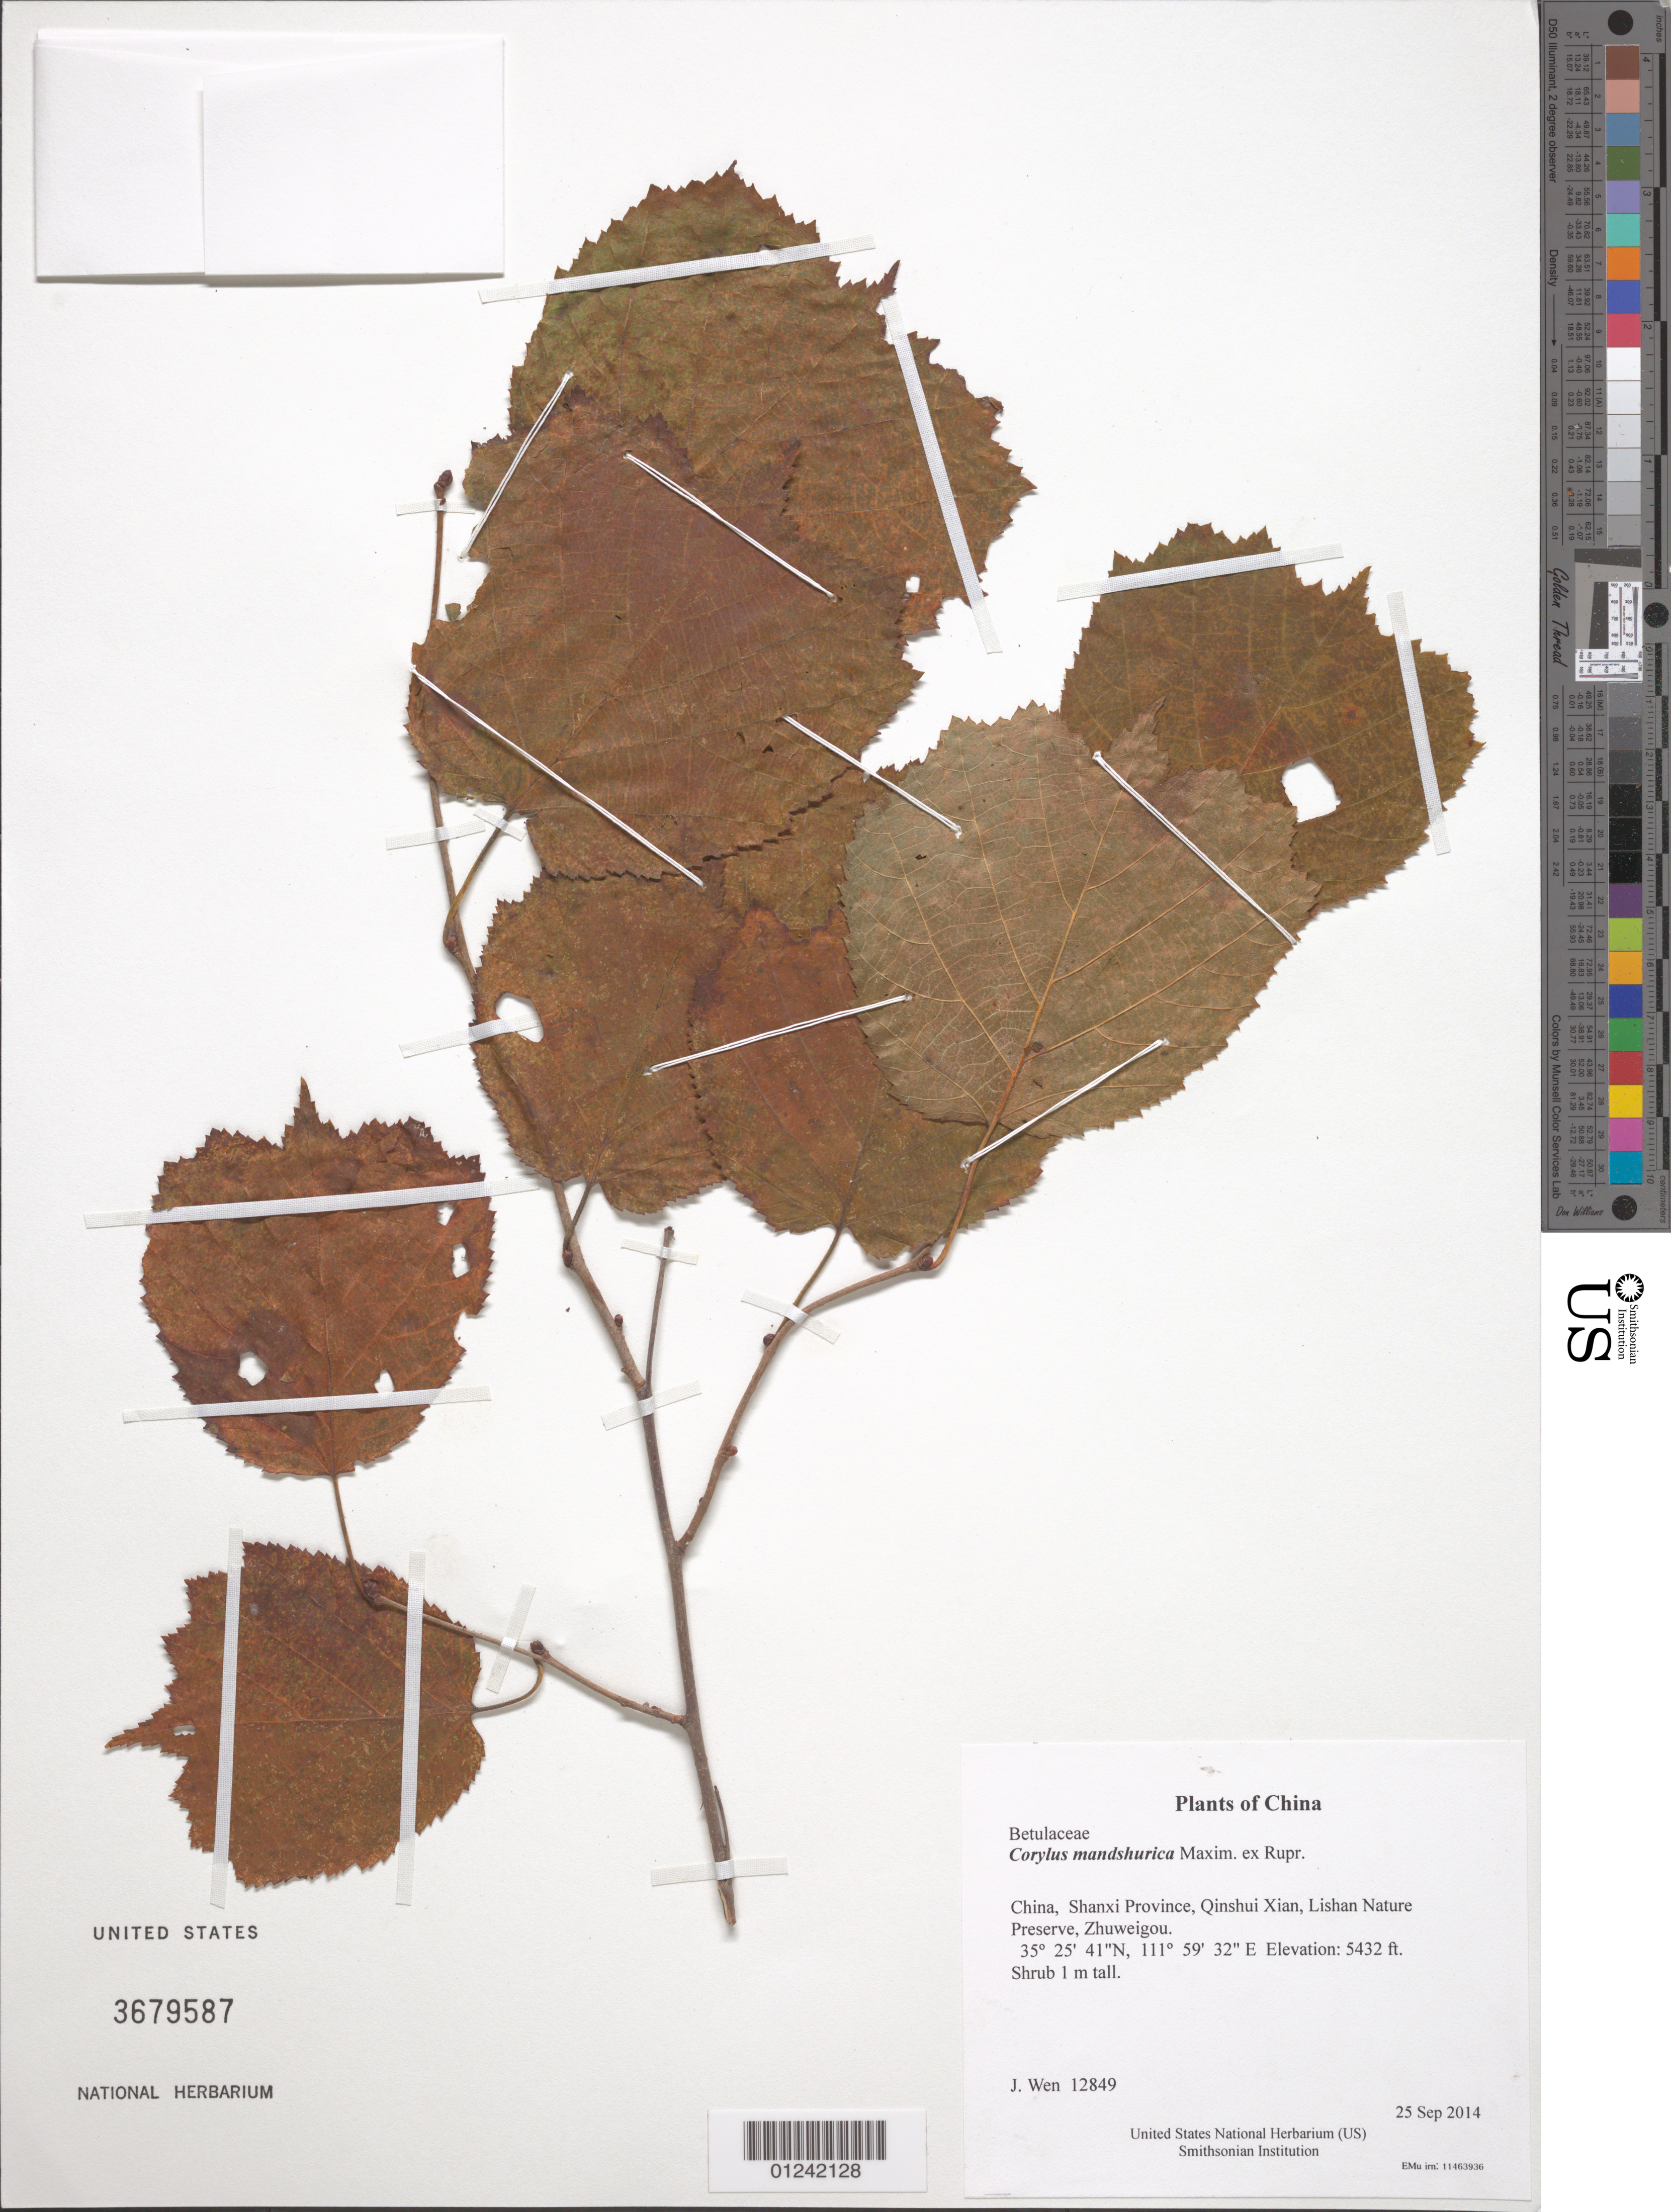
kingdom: Plantae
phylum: Tracheophyta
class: Magnoliopsida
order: Fagales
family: Betulaceae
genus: Corylus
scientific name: Corylus mandshurica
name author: Maxim. ex Rupr.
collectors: J. Wen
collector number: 12849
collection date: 2014-09-25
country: China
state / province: Shanxi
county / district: Qinshui Xian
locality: Lishan Nature Preserve, Zhuweigou.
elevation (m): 1656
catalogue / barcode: US 3679587